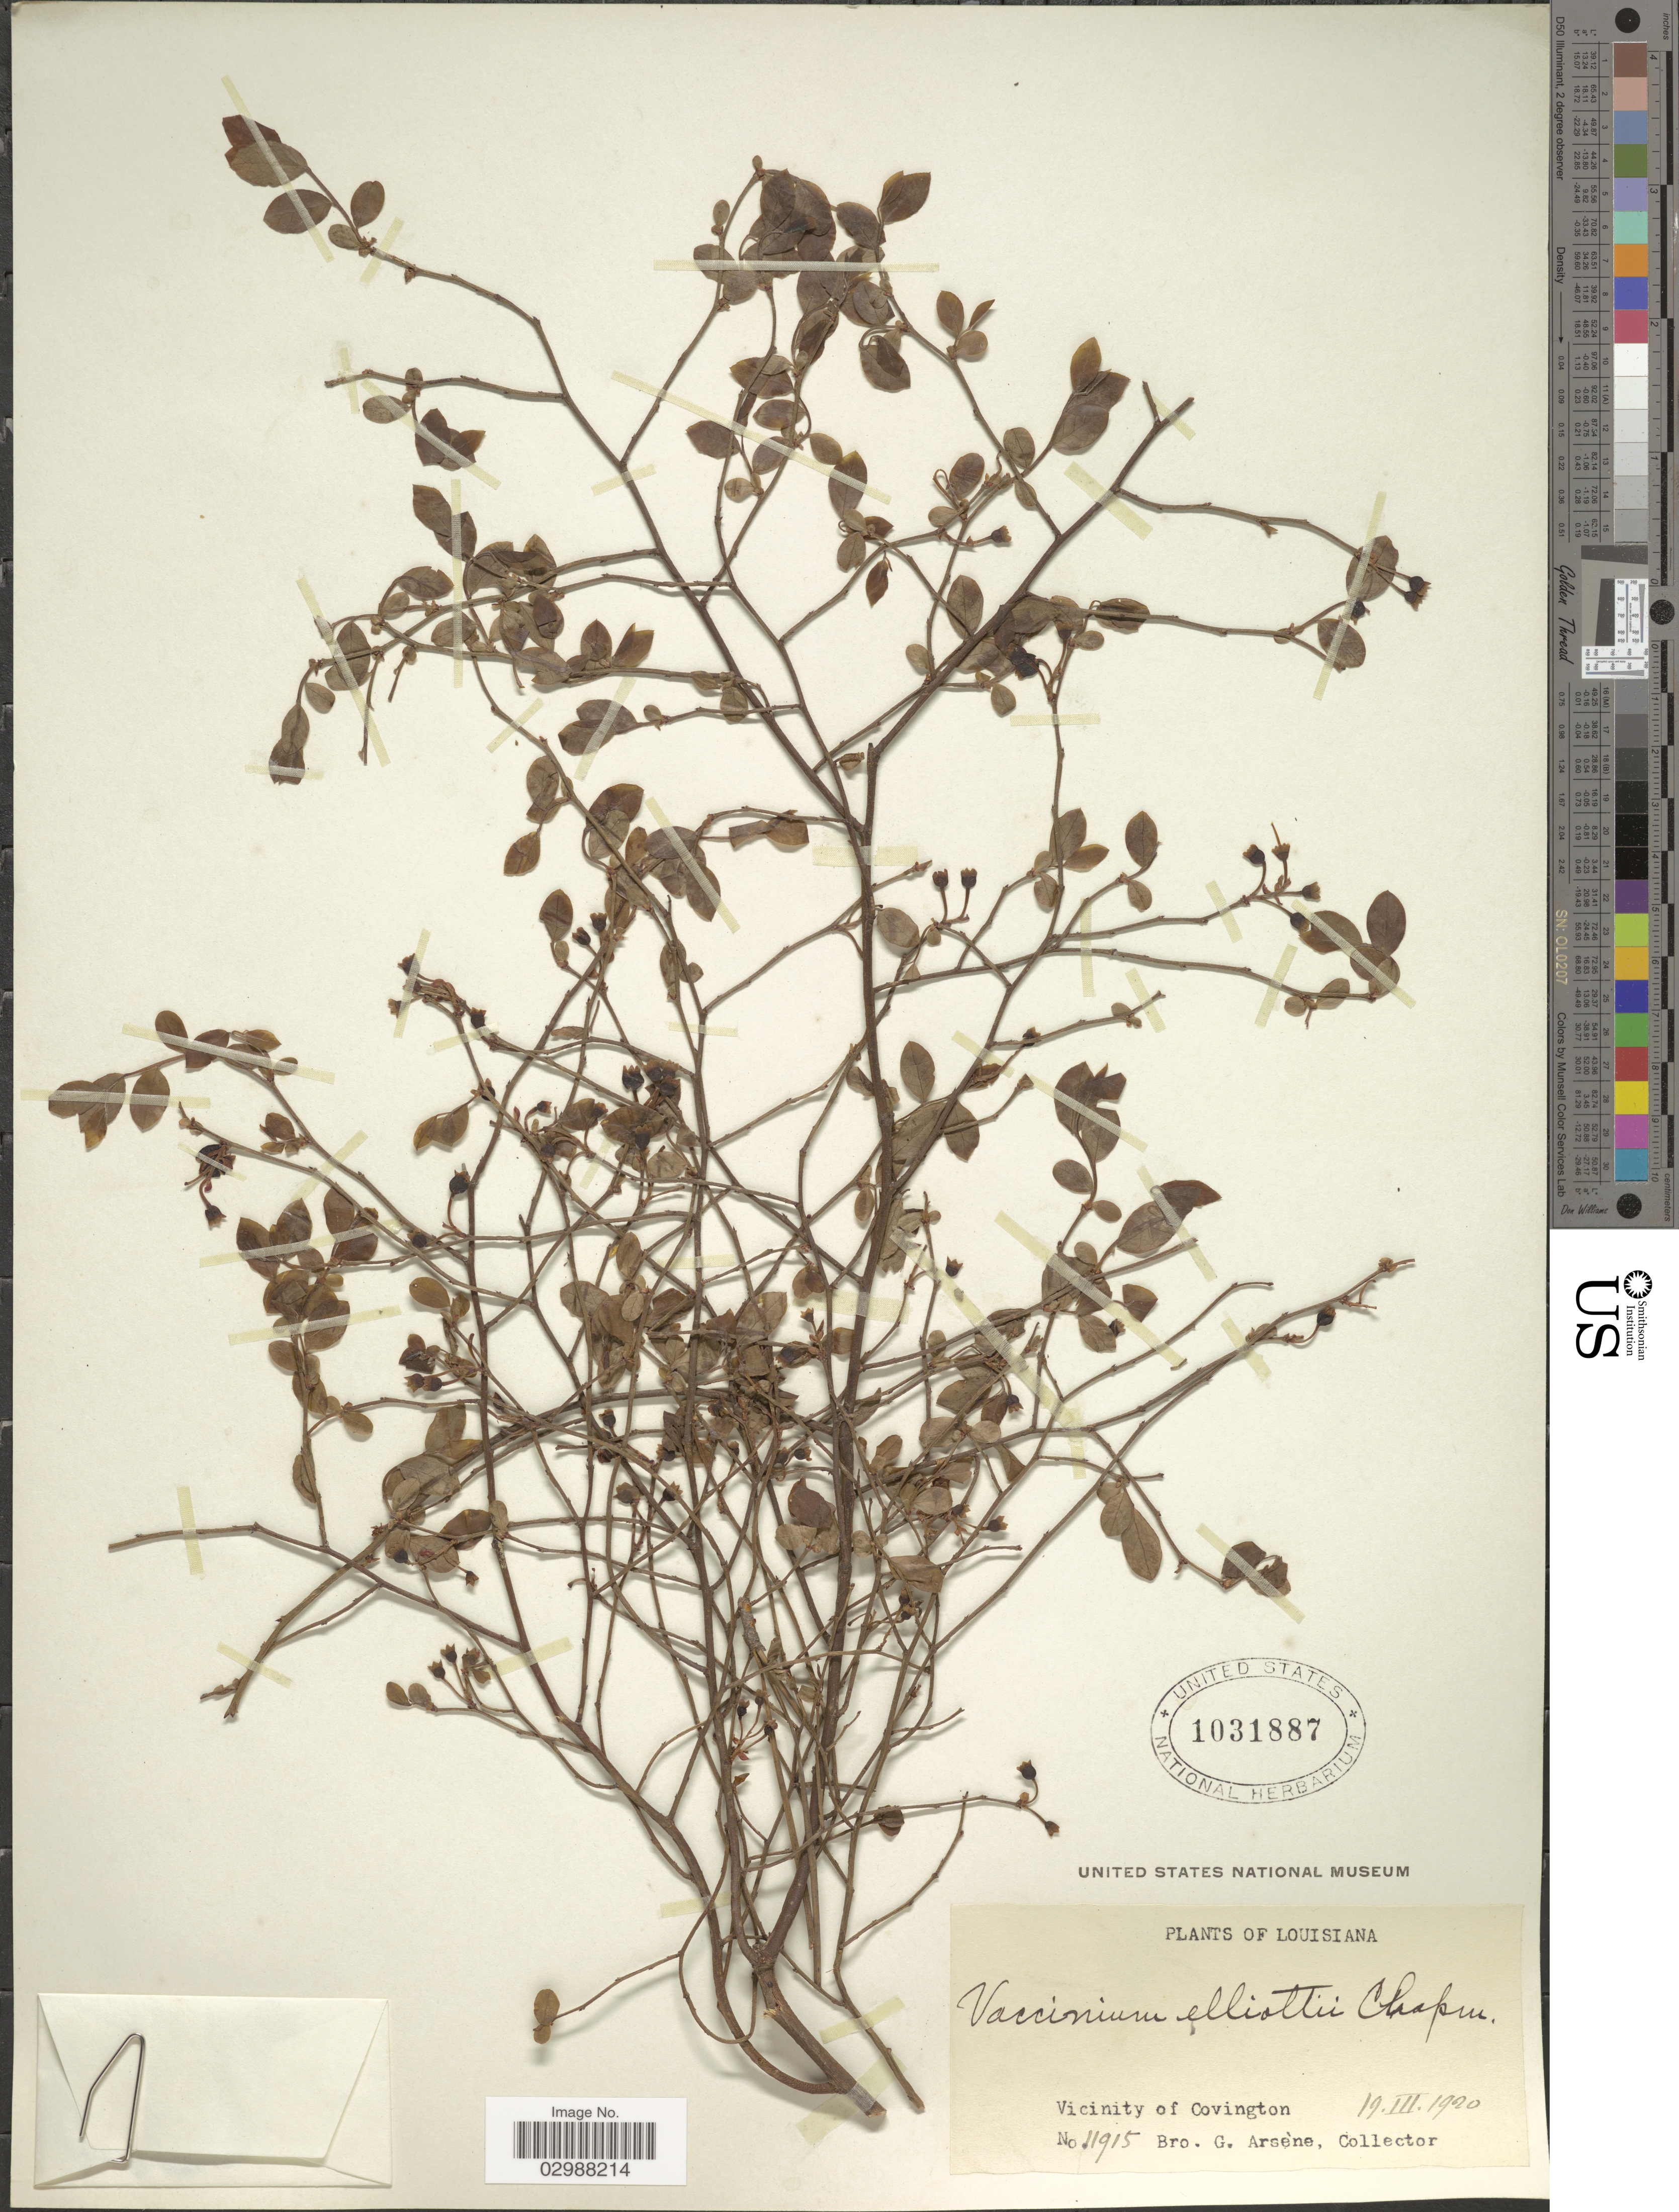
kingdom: Plantae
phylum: Tracheophyta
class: Magnoliopsida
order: Ericales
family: Ericaceae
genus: Vaccinium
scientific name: Vaccinium elliottii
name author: Chapm.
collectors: Bro. G. Arsène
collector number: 11915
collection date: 1920-03-19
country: United States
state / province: Louisiana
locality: Vicinity of Covington.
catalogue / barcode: US 1031887